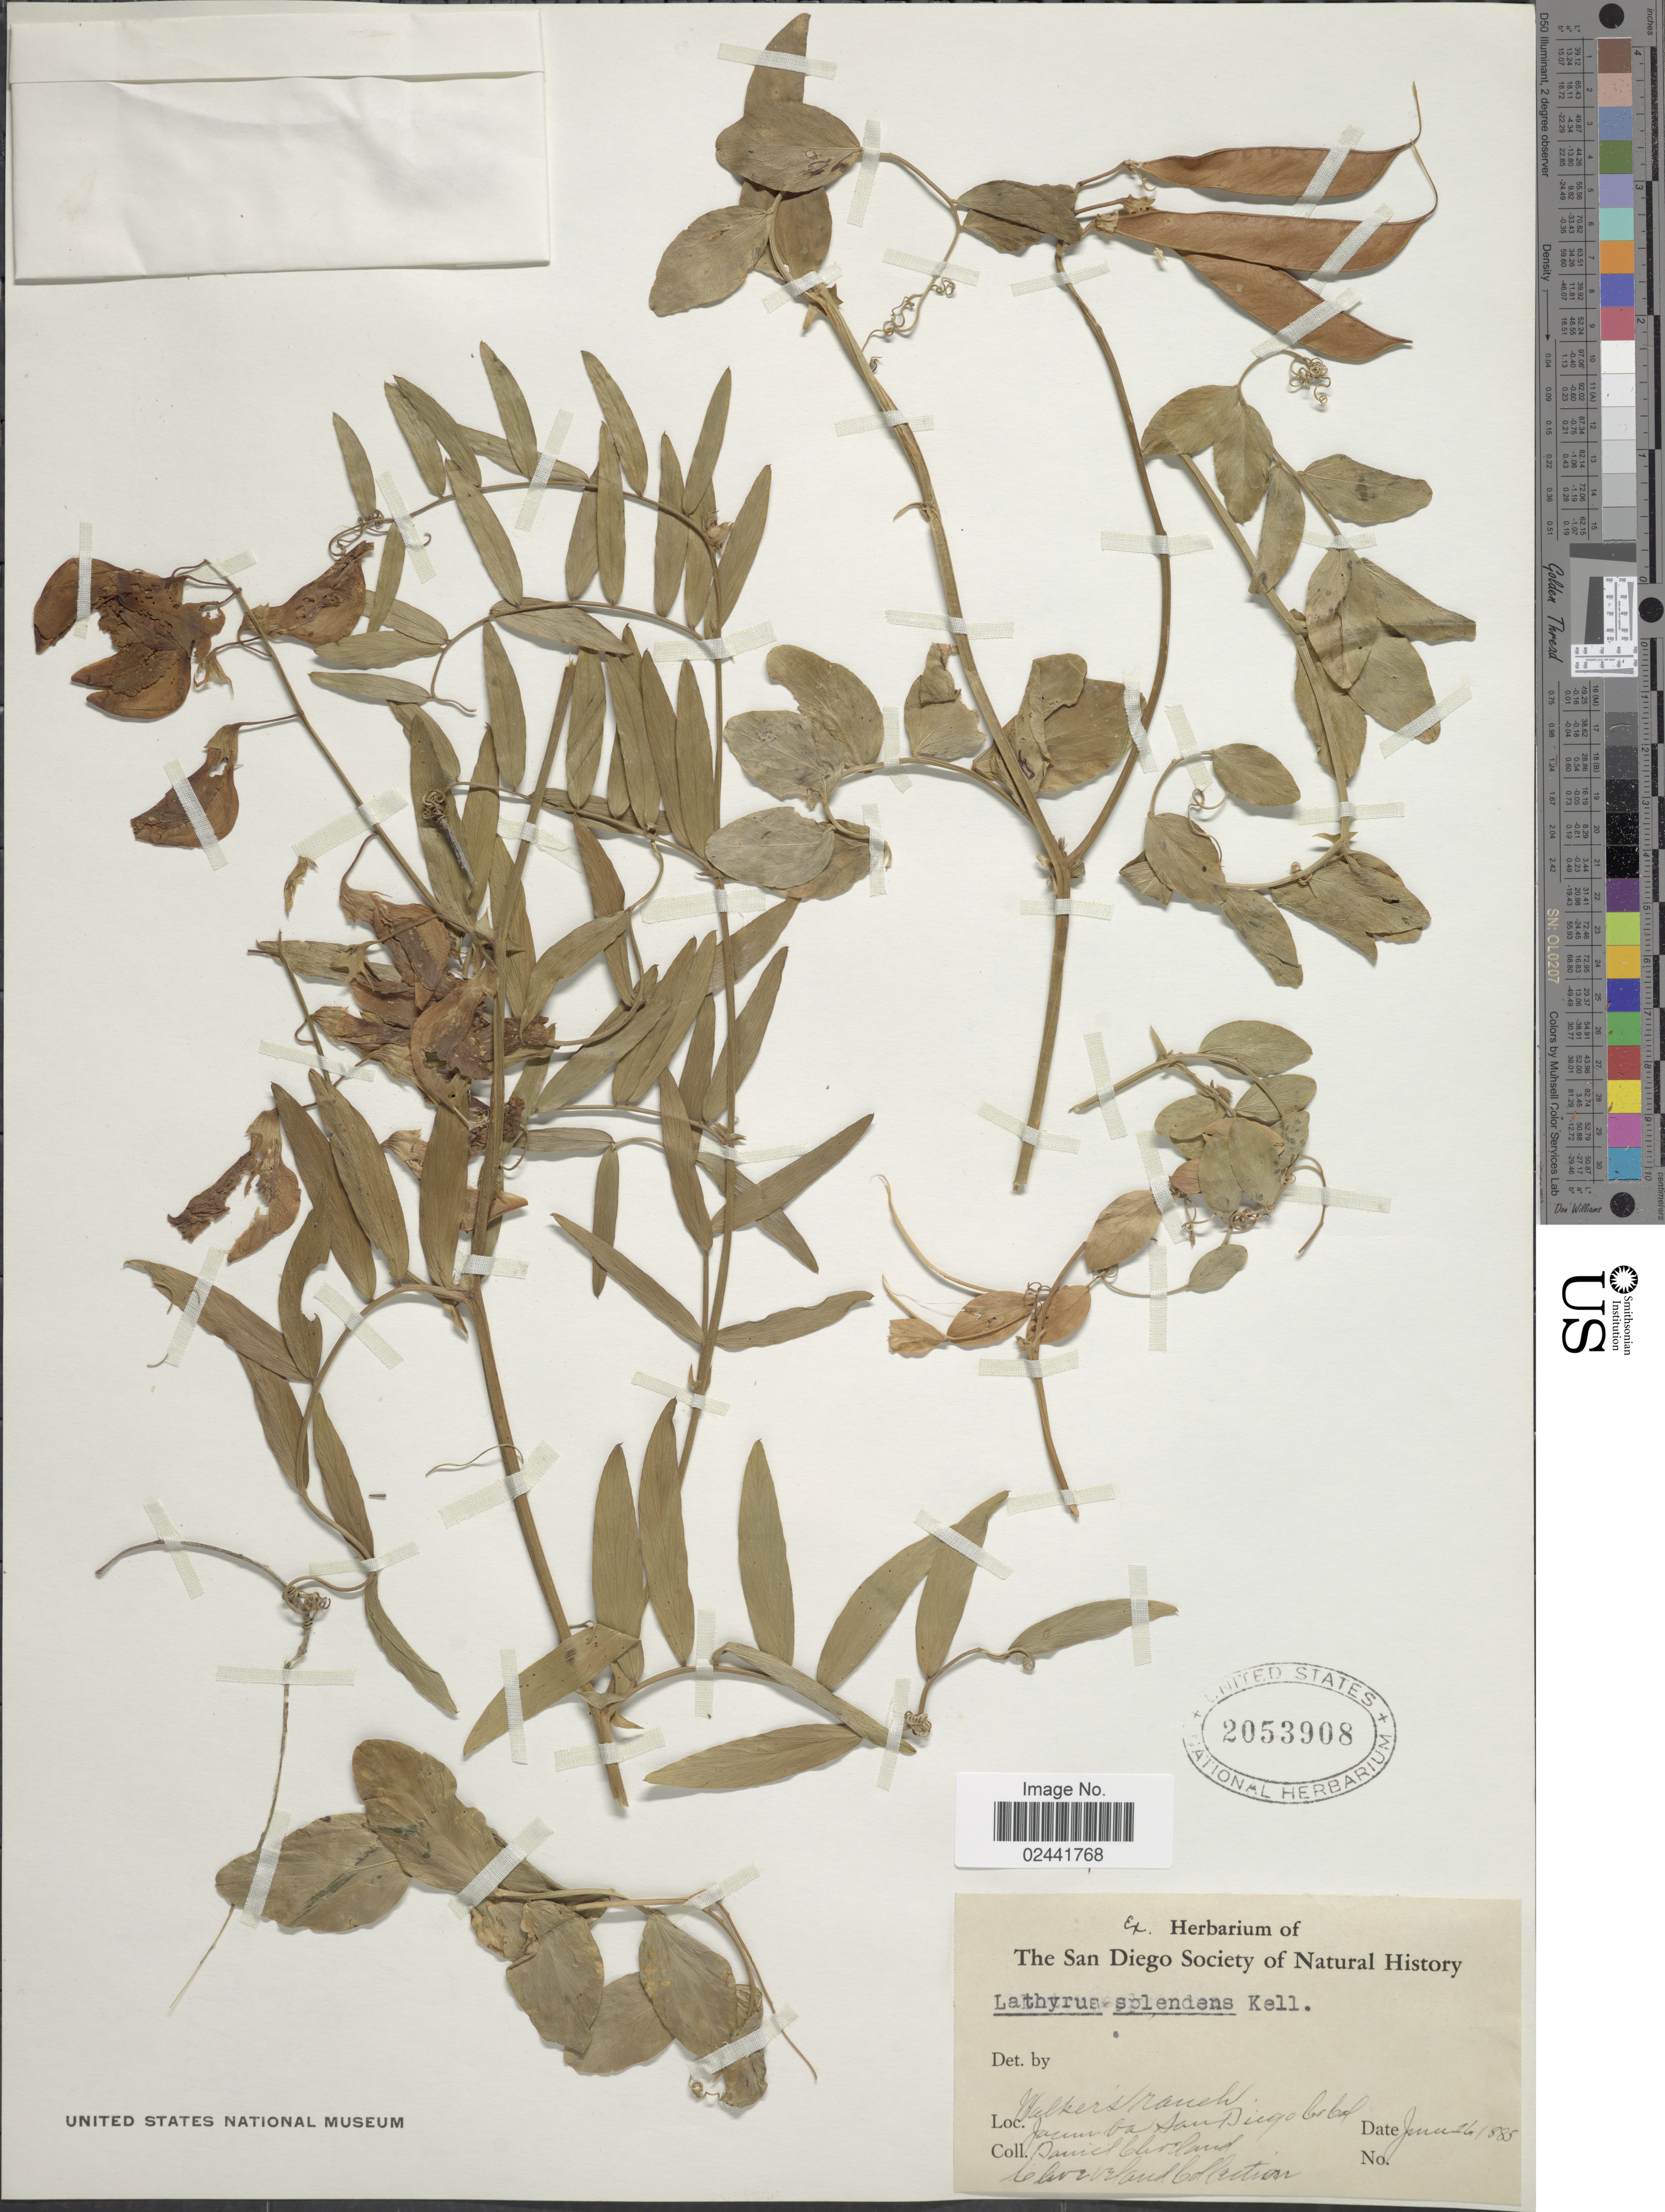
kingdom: Plantae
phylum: Tracheophyta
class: Magnoliopsida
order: Fabales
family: Fabaceae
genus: Lathyrus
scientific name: Lathyrus splendens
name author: Kellogg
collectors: D. Cleveland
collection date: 1885-06-26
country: United States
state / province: California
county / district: San Diego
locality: Walker's ranch, Jacumba, San Diego Co.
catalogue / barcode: US 2053908